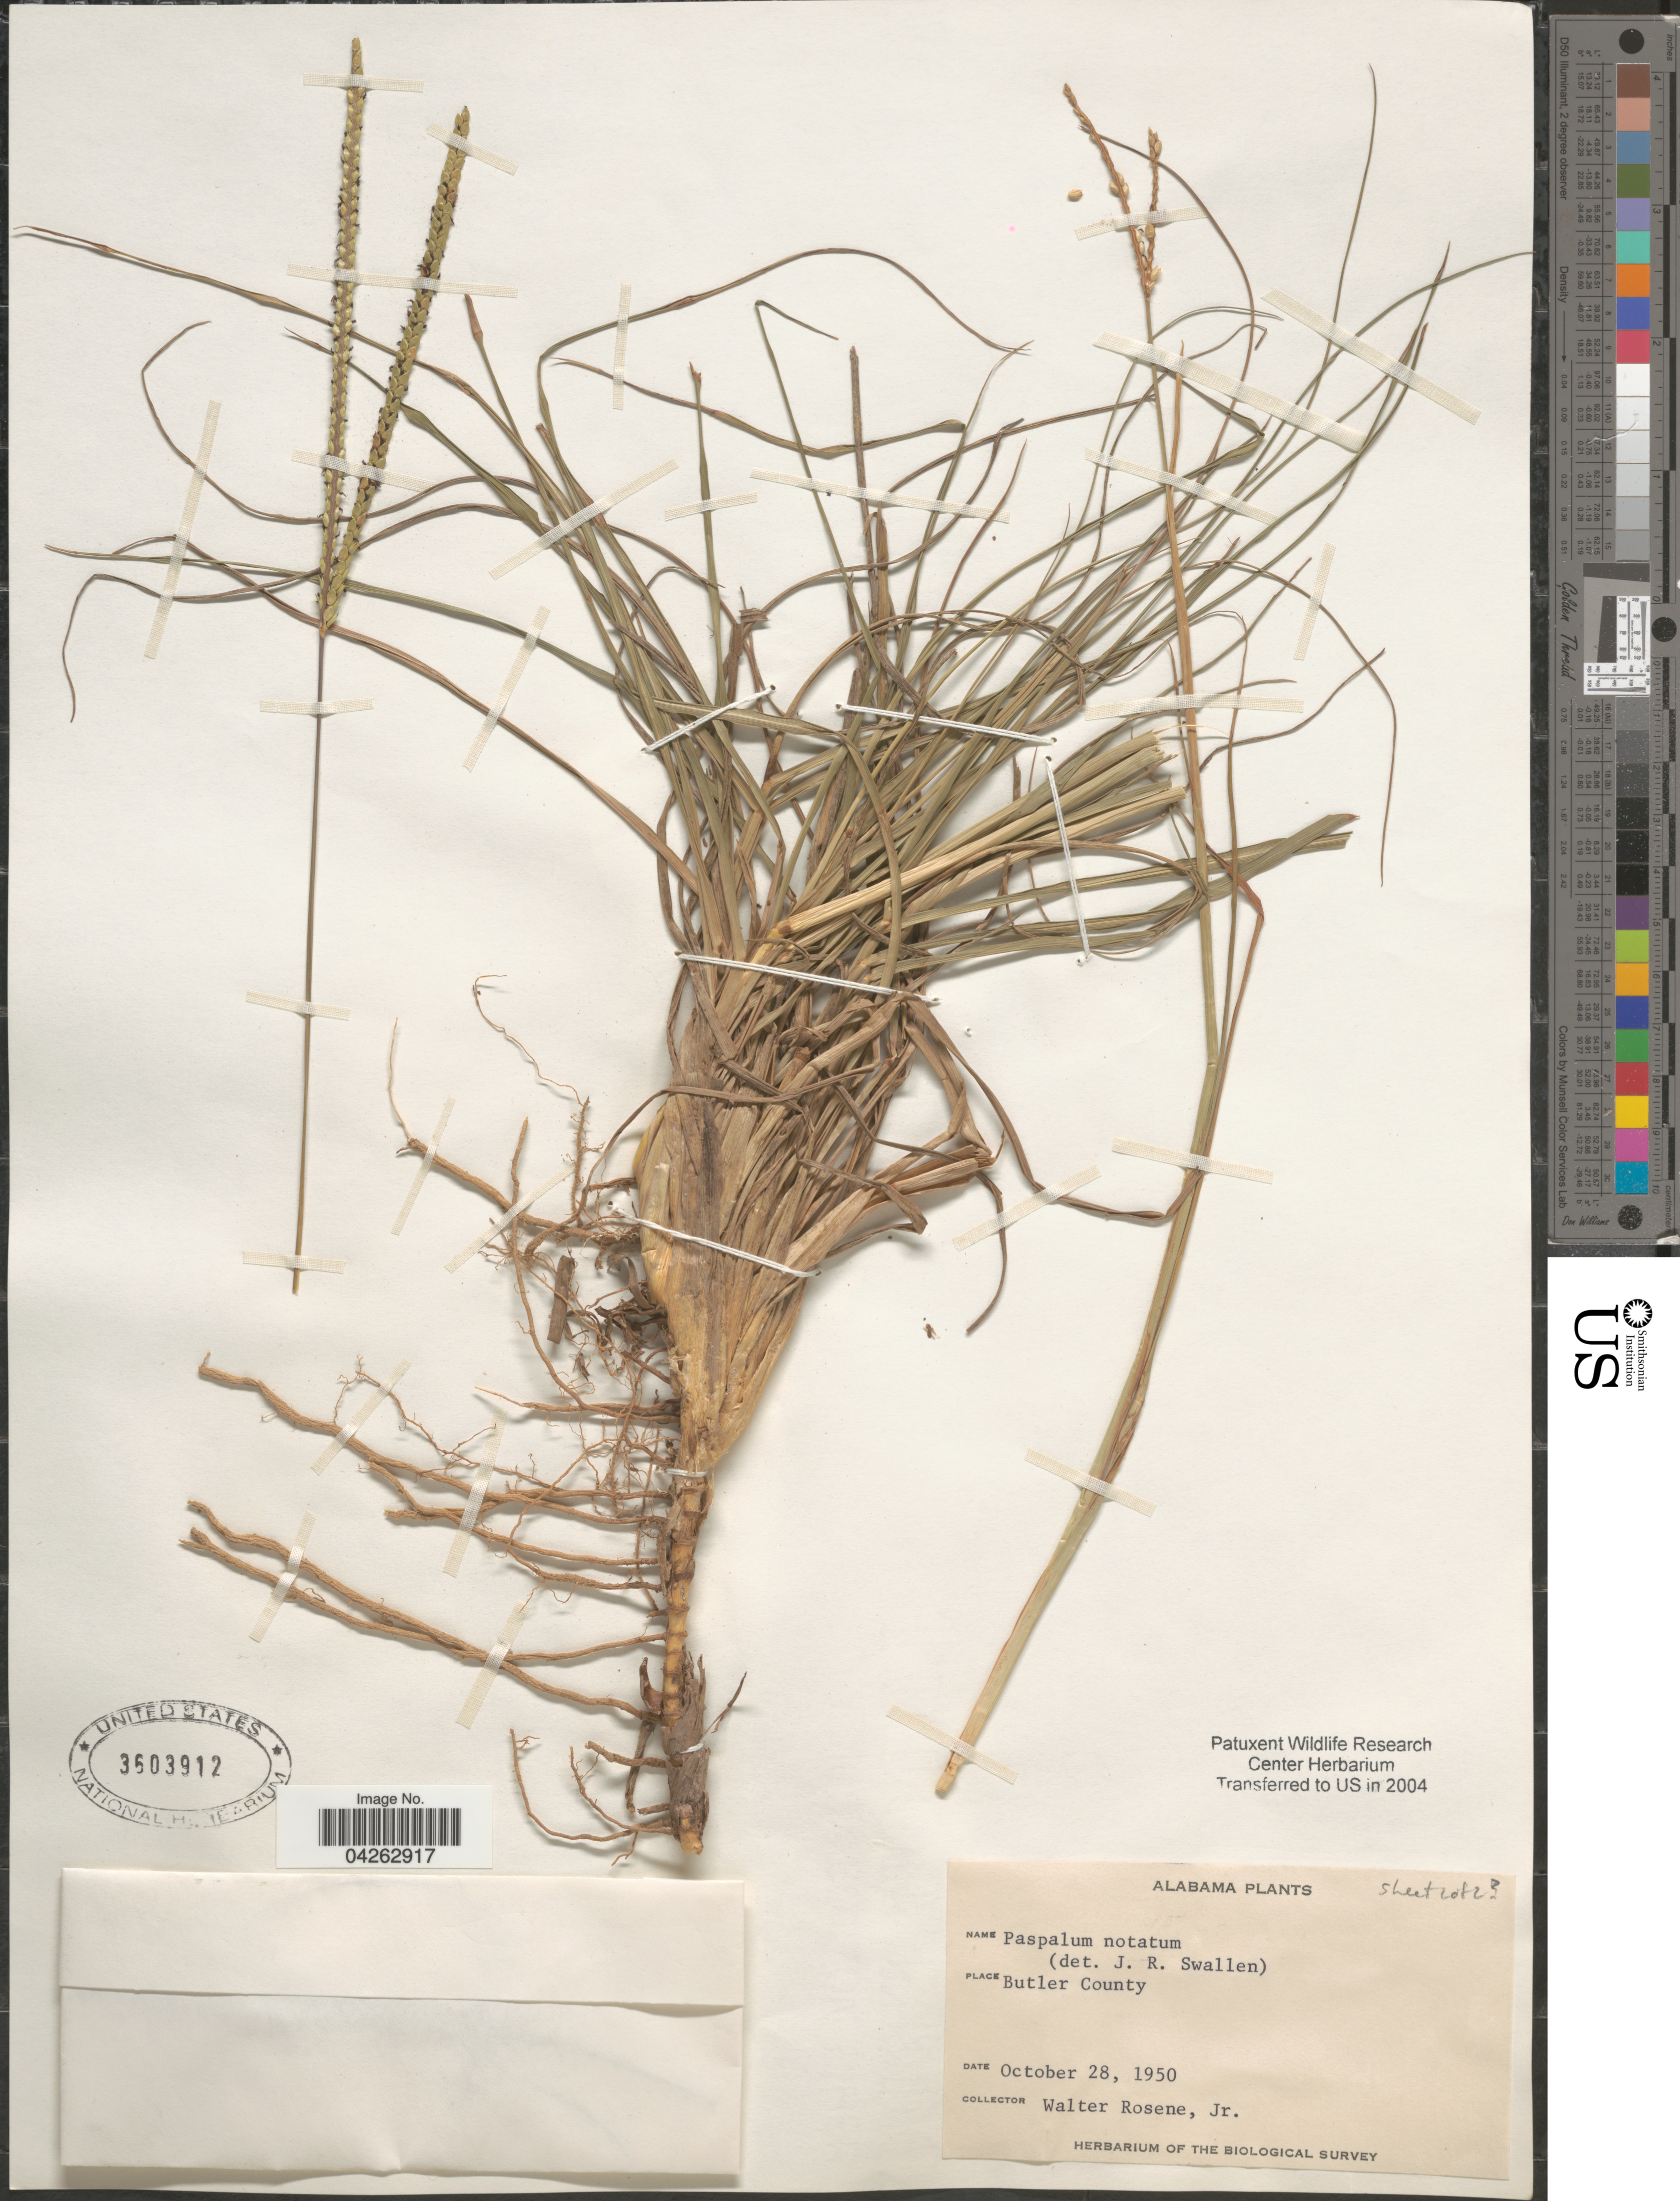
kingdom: Plantae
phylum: Tracheophyta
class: Liliopsida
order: Poales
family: Poaceae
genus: Paspalum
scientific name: Paspalum notatum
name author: Flüggé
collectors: W. Rosene Jr.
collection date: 1950-10-28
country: United States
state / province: Alabama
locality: Butler County. The Biological Survey.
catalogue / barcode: US 3603912